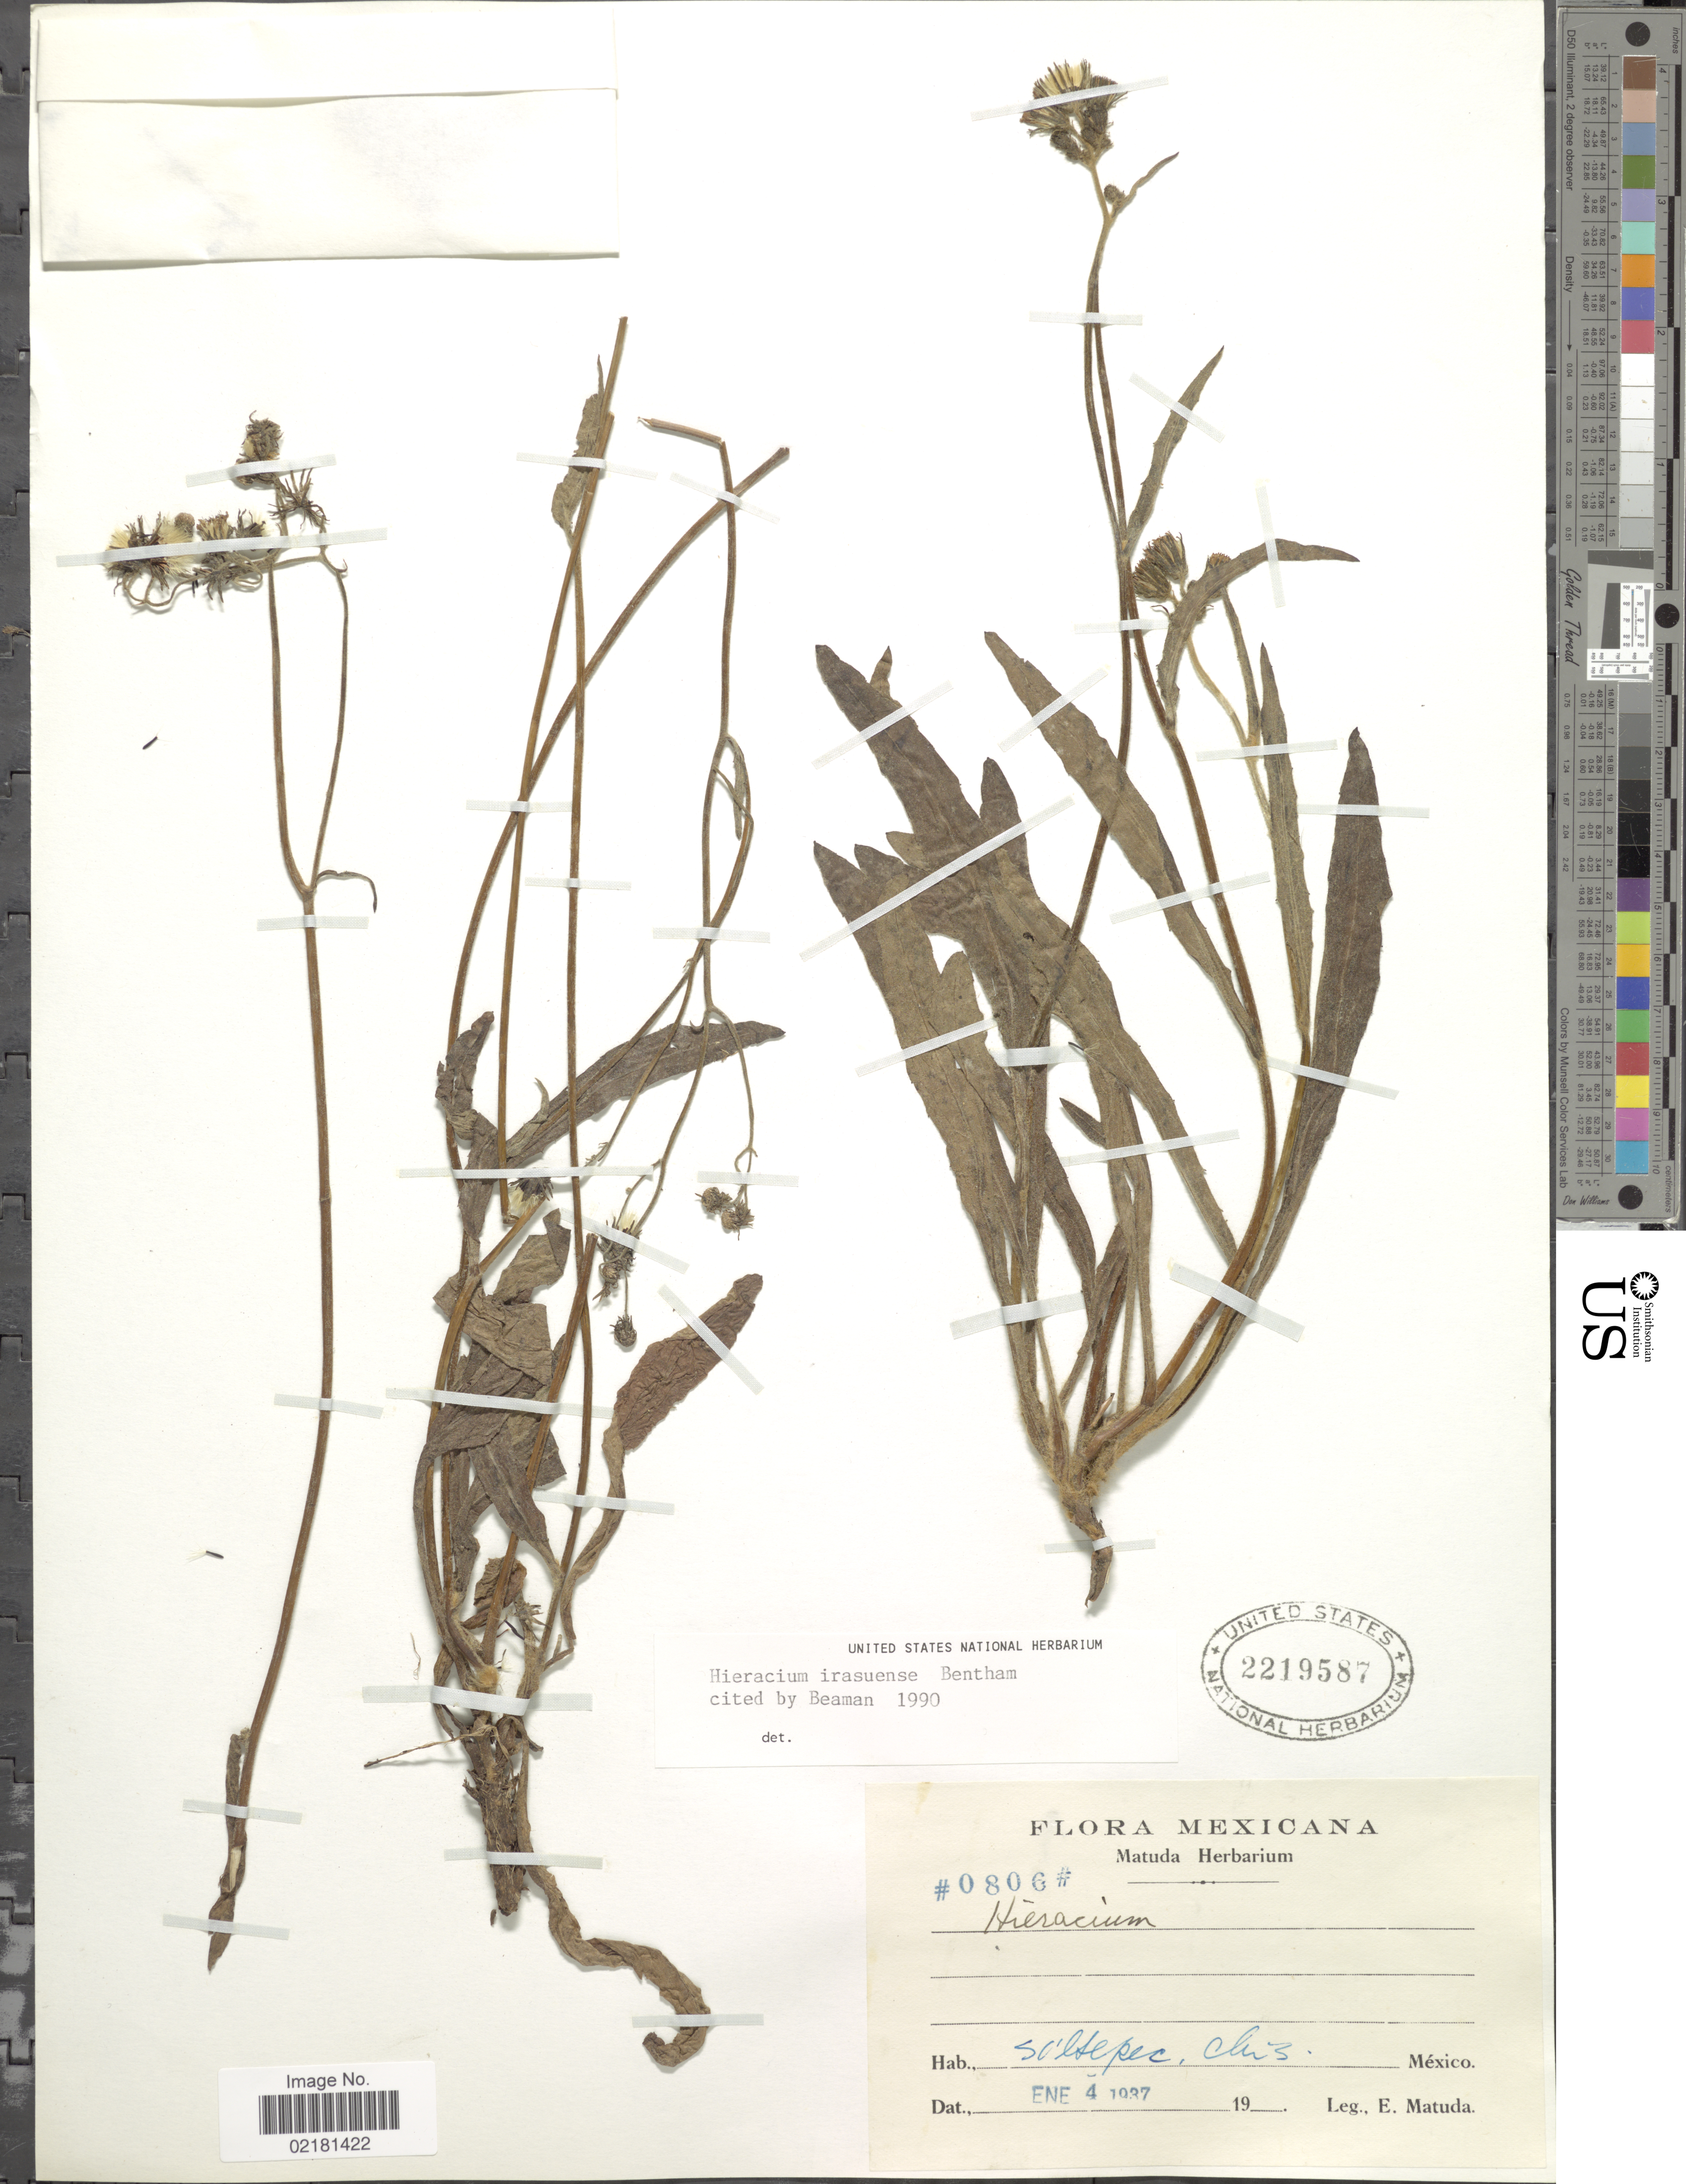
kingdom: Plantae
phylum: Tracheophyta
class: Magnoliopsida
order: Asterales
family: Asteraceae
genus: Hieracium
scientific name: Hieracium irasuense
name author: Benth.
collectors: E. Matuda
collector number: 0806*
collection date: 1937-01-04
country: Mexico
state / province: Chiapas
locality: Sultepec, Chis.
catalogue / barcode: US 2219587